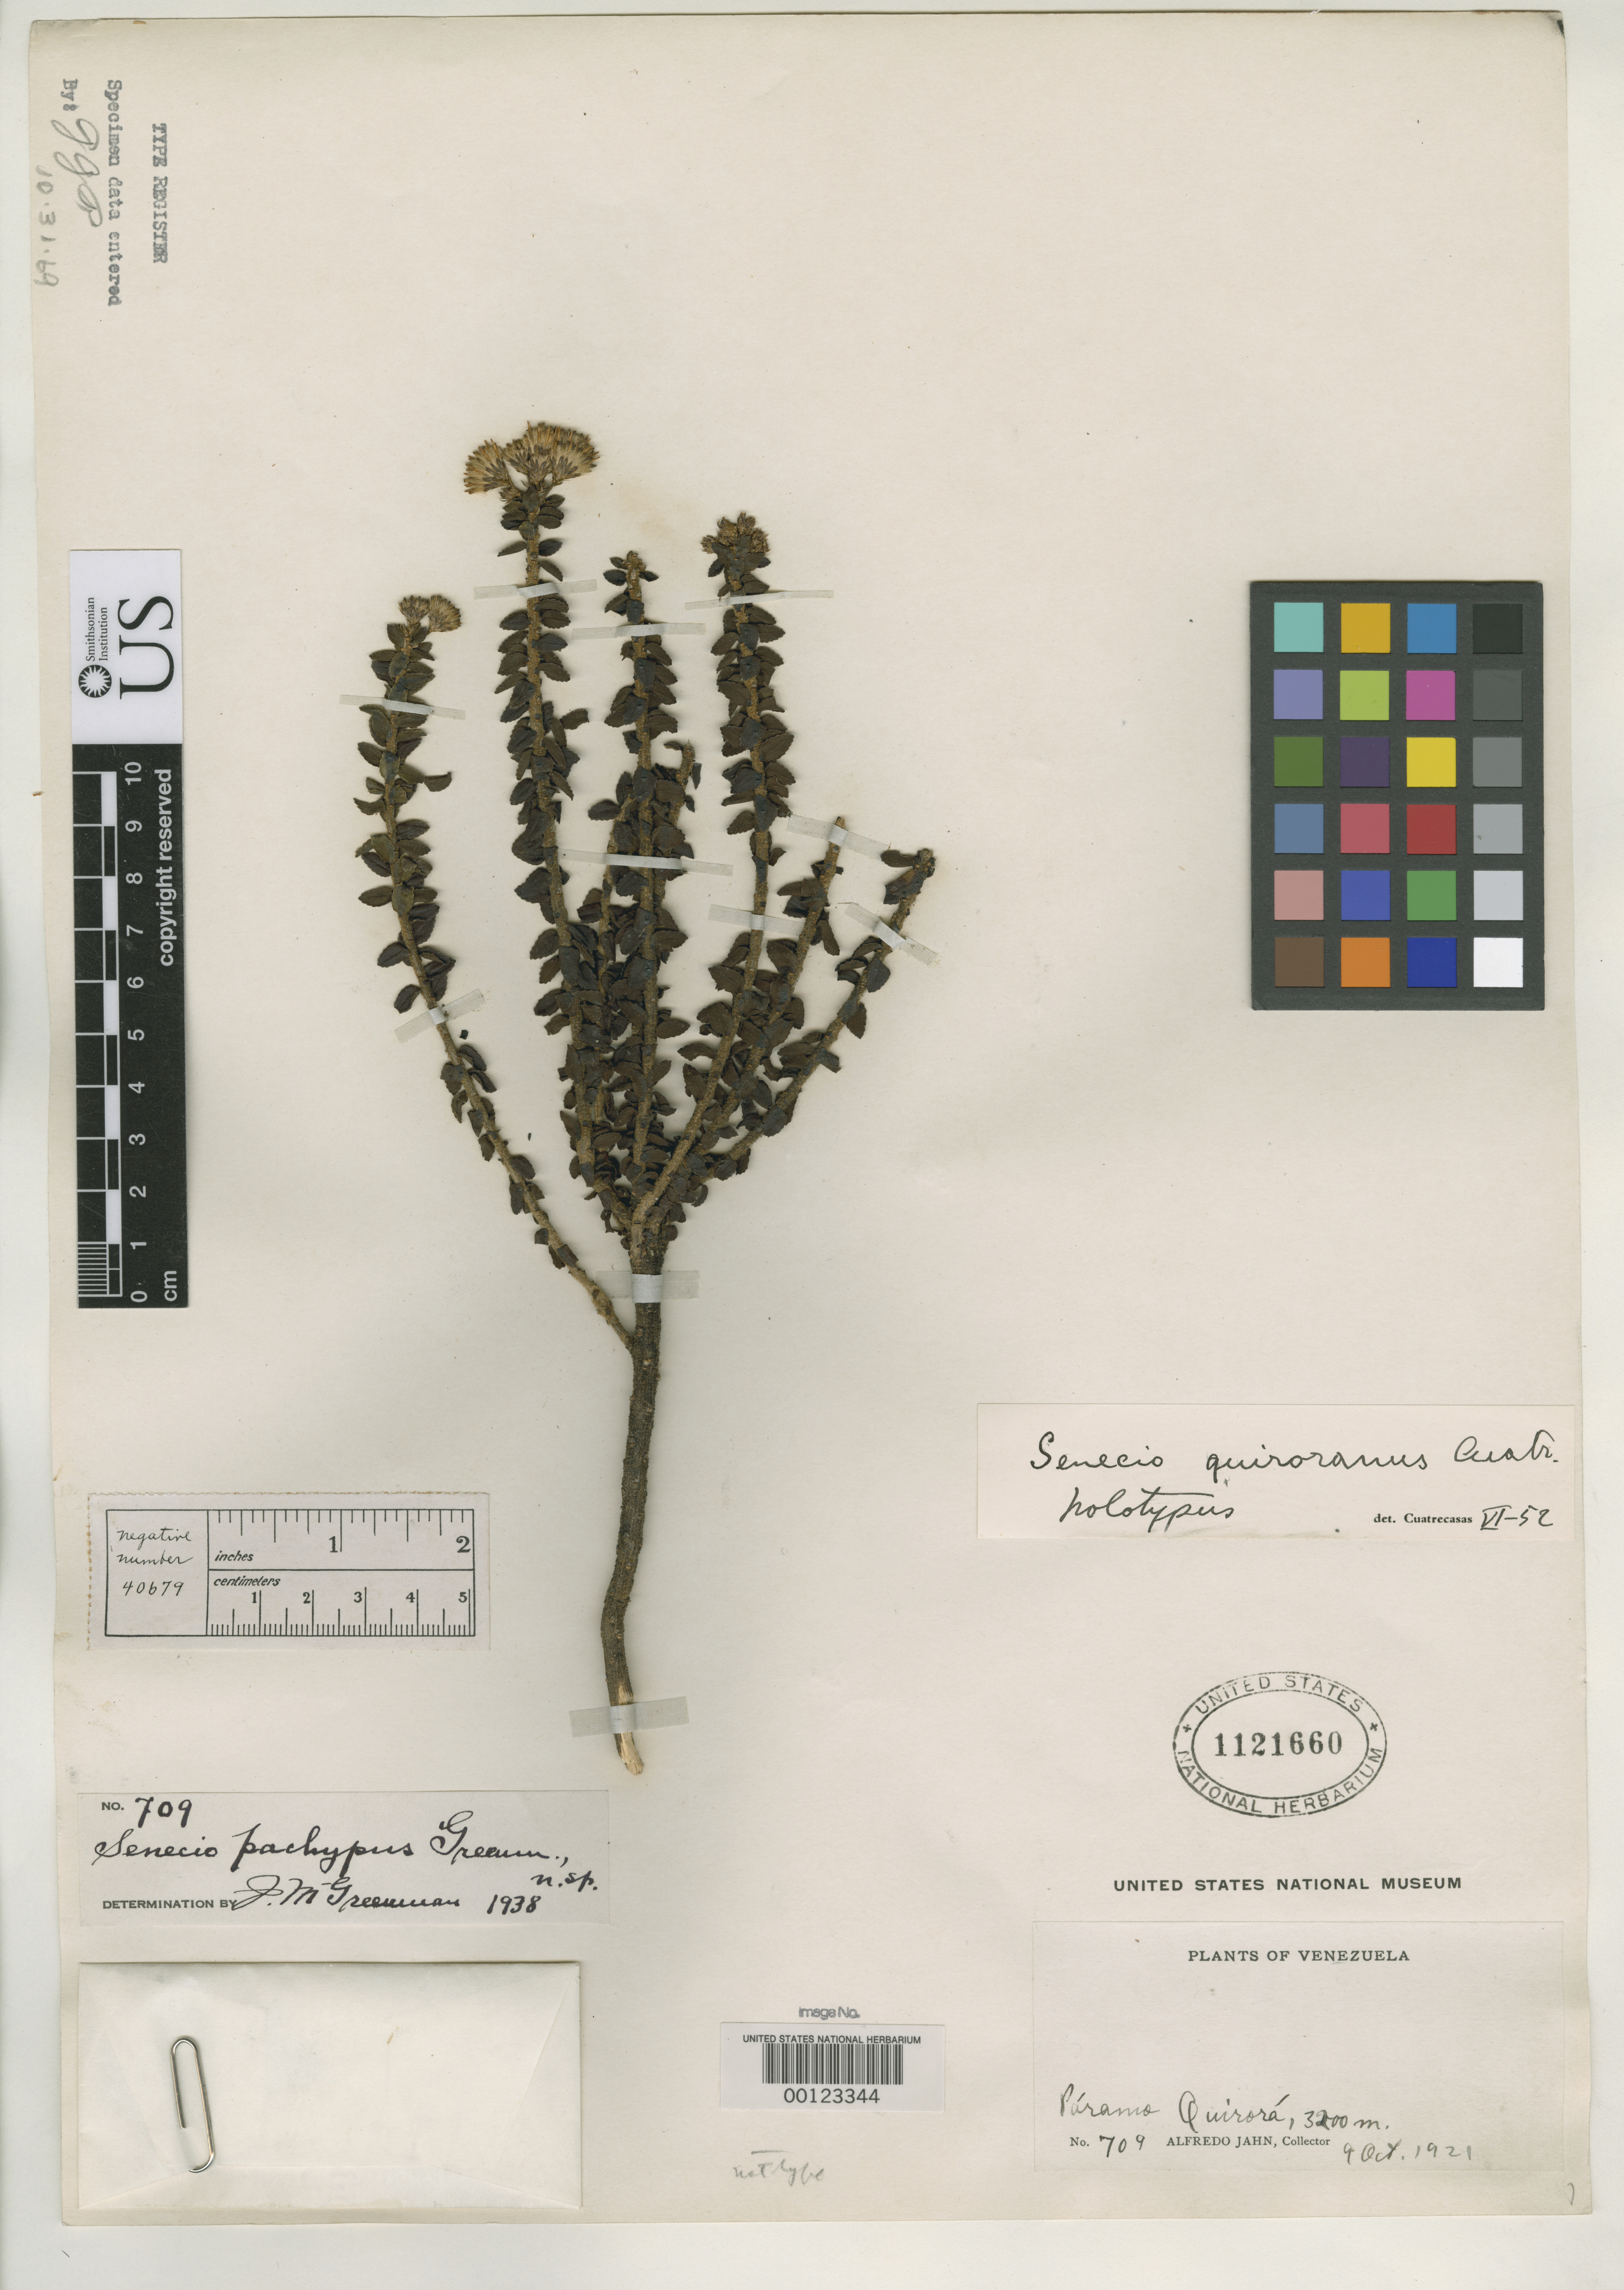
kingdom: Plantae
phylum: Tracheophyta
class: Magnoliopsida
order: Asterales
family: Asteraceae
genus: Senecio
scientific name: Senecio quiroranus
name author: Cuatrec.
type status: Holotype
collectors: A. Jahn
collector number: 709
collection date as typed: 09 Oct 1921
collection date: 1921-10-09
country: Venezuela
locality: Páramo Quirora.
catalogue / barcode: US 1121660